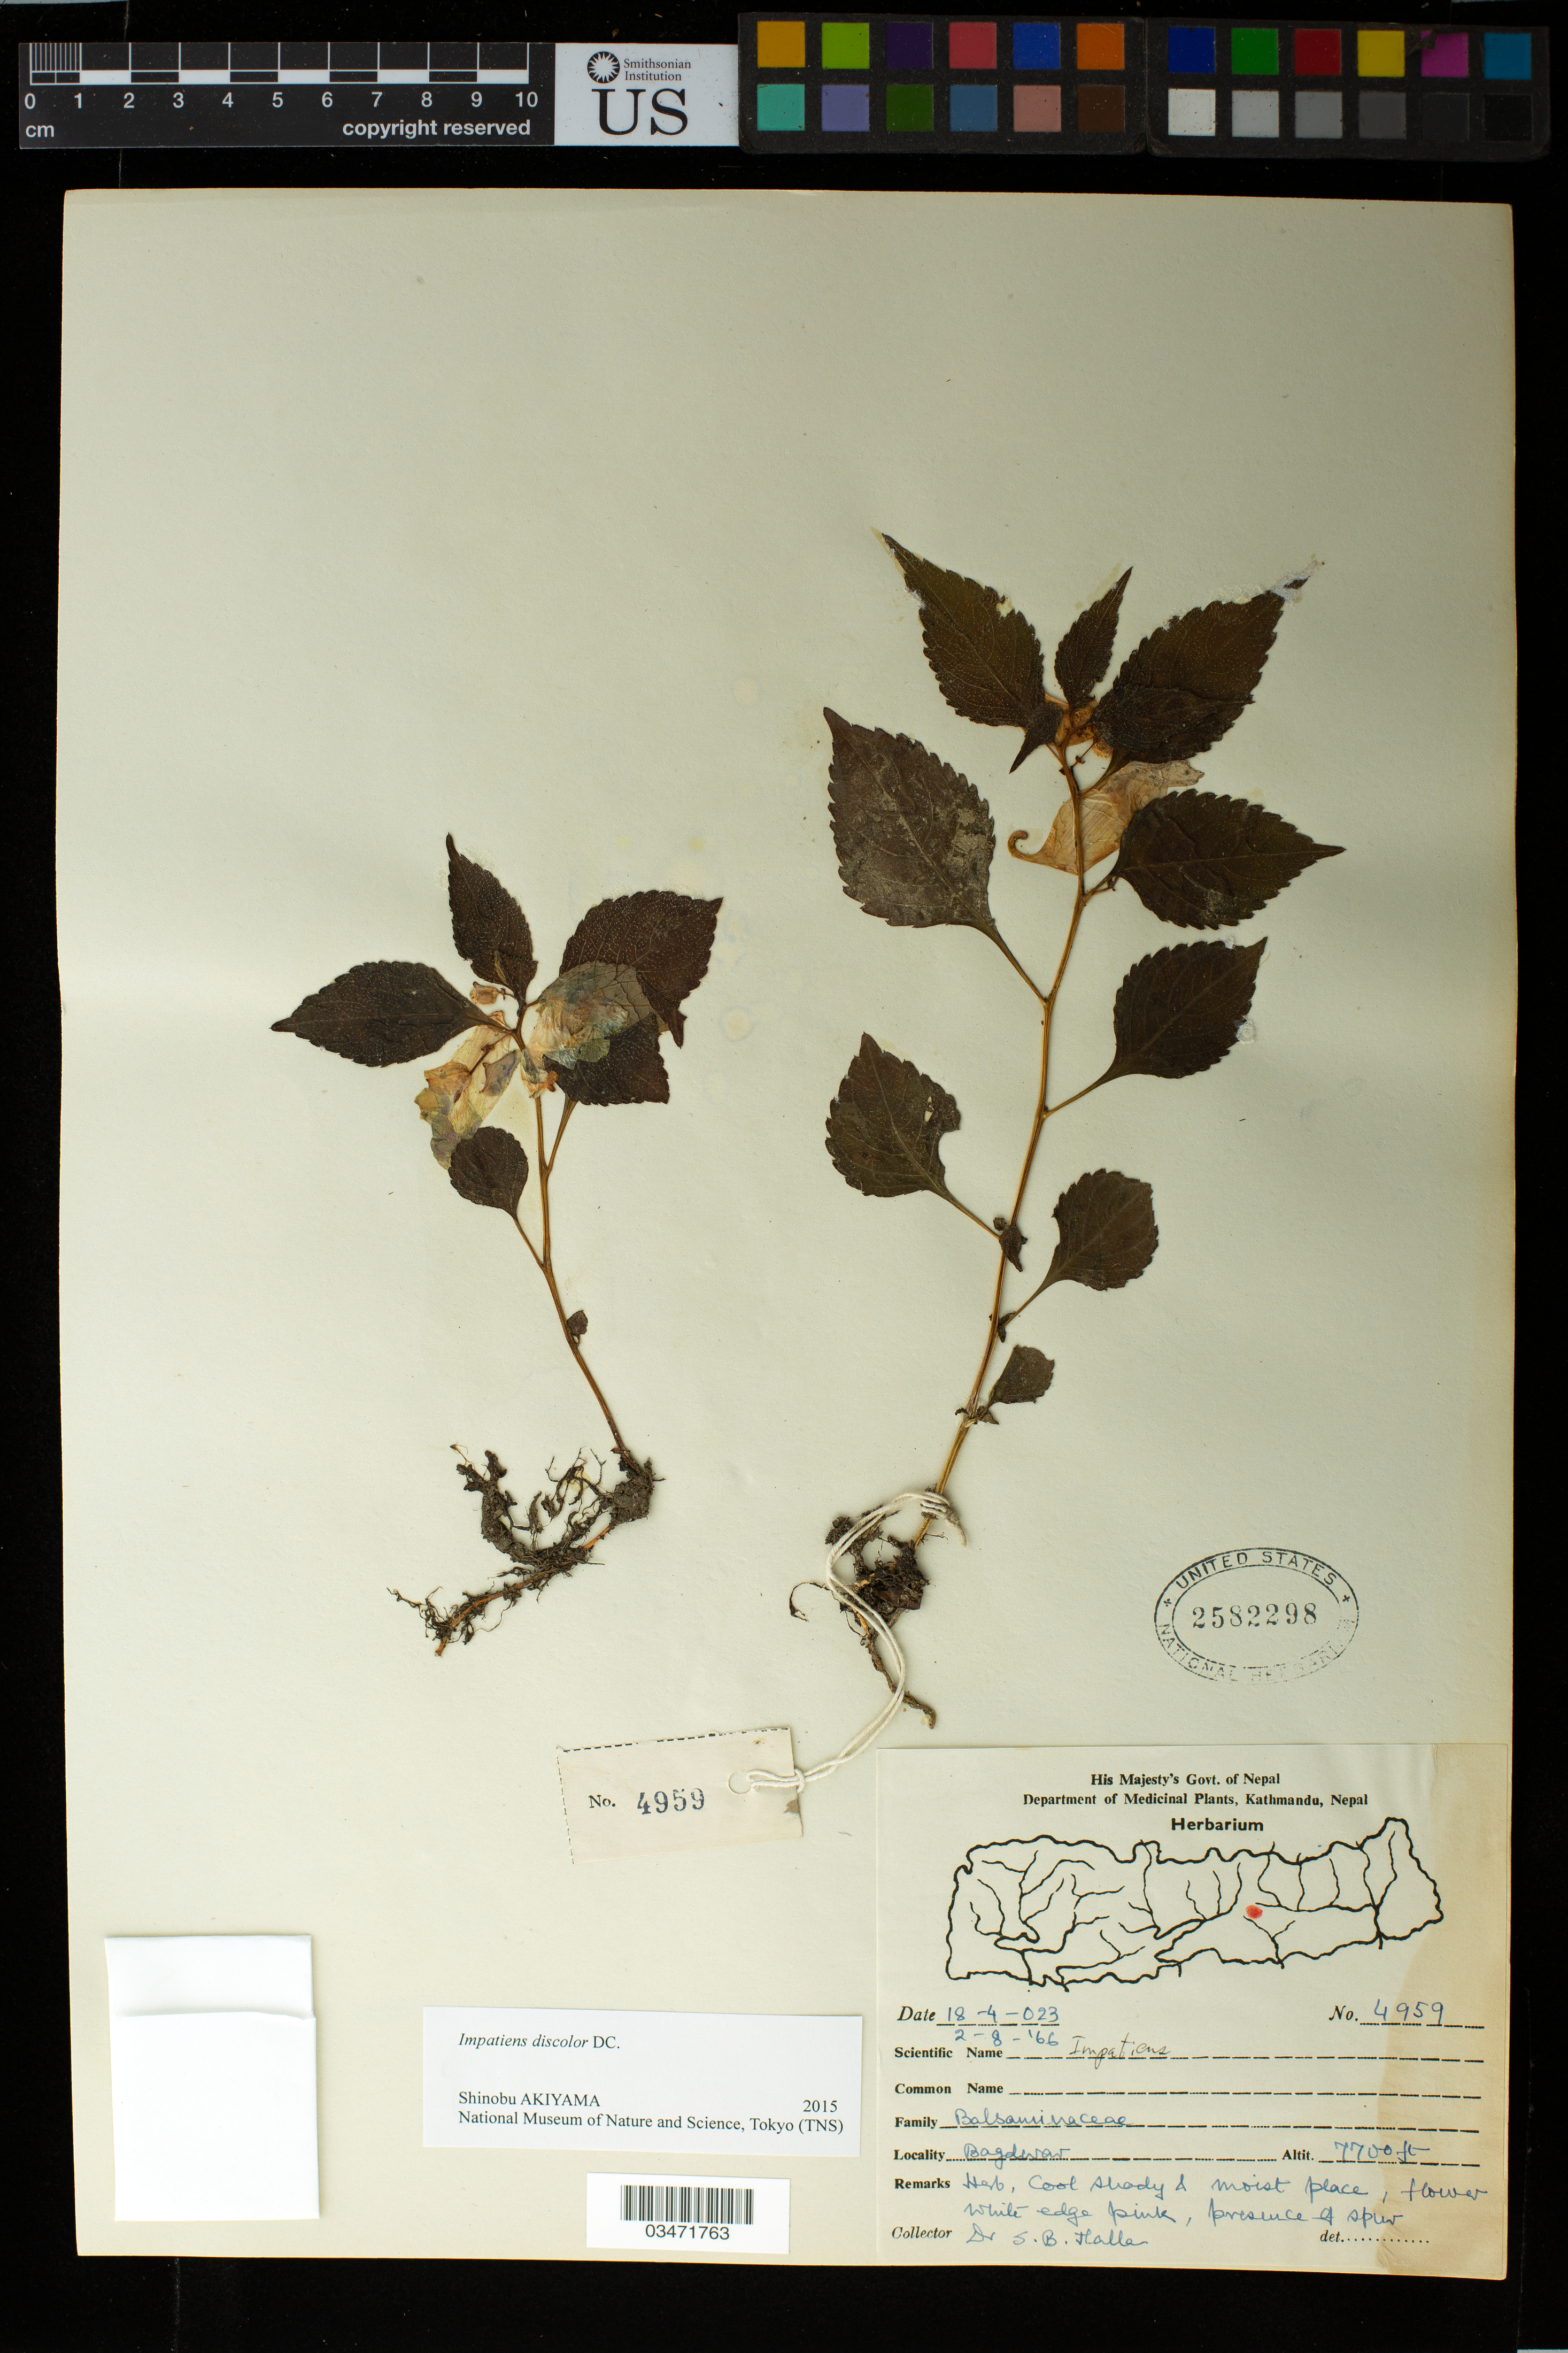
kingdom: Plantae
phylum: Tracheophyta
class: Magnoliopsida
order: Ericales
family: Balsaminaceae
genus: Impatiens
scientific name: Impatiens discolor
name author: DC.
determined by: Akiyama, Shinobu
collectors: S. Malla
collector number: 4959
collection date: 1966-08-02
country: Nepal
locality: Bagdwar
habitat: Cool, shady and moist place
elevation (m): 2347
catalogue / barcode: US 2582298